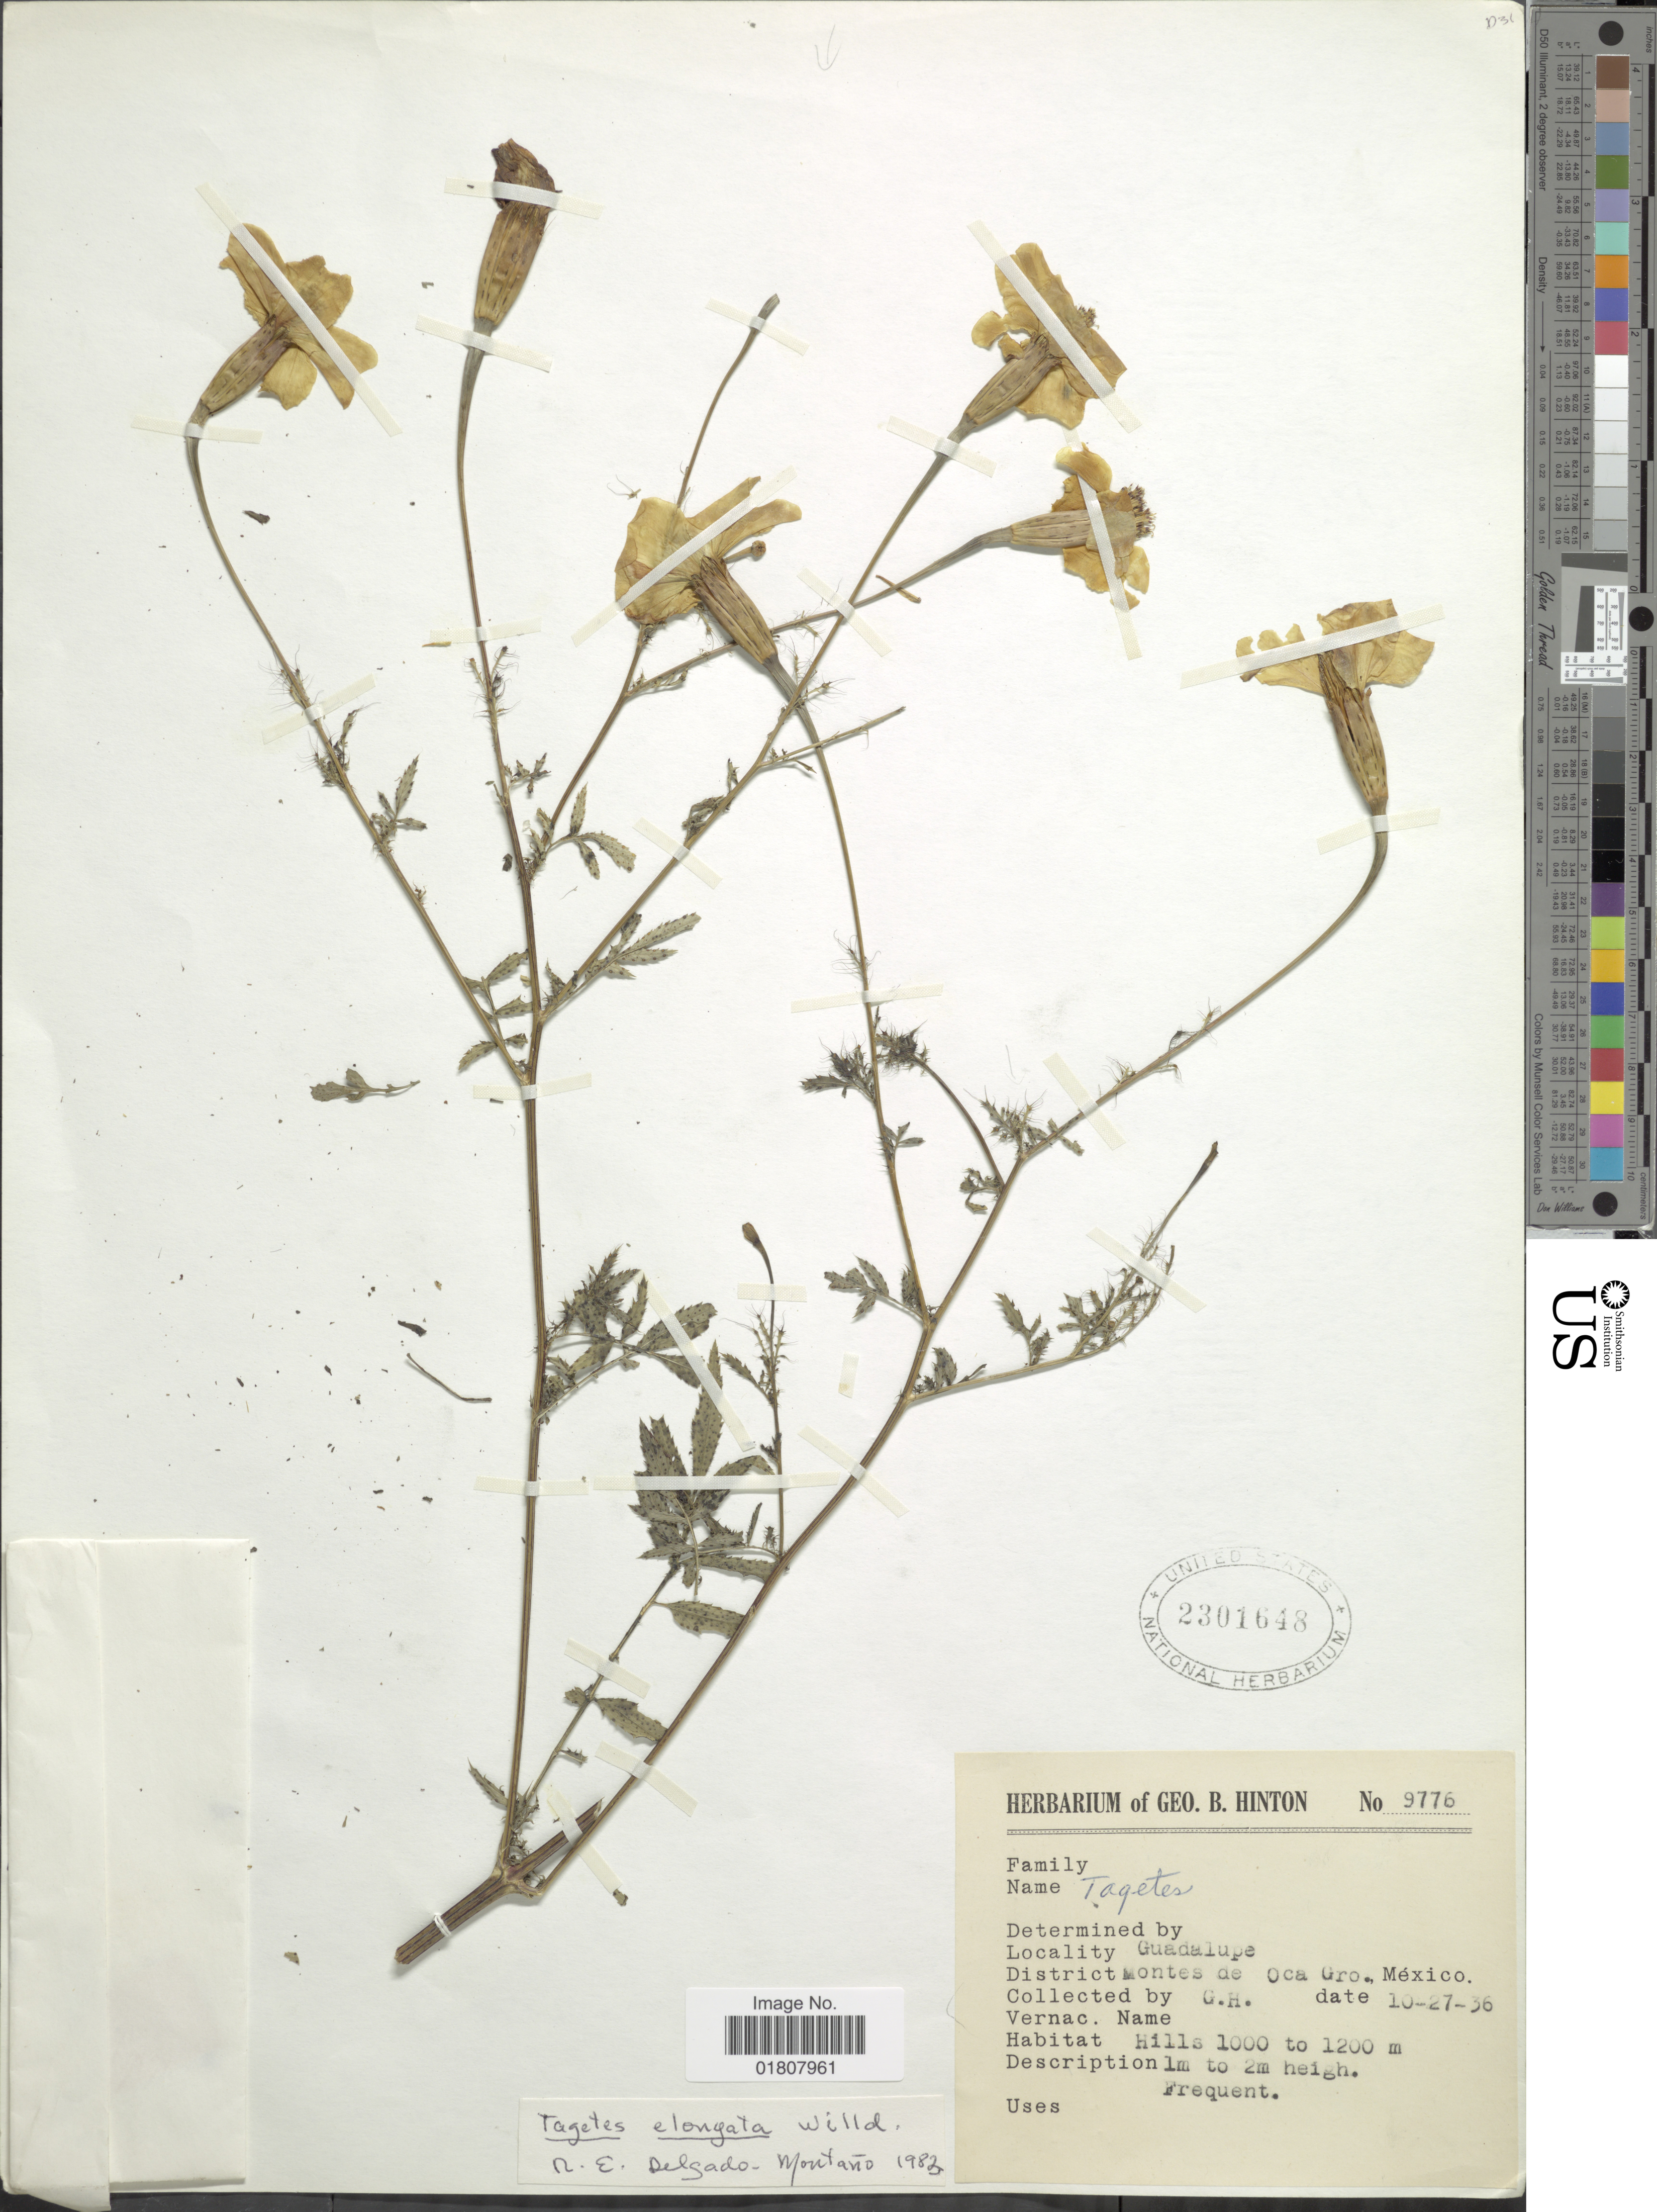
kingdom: Plantae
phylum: Tracheophyta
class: Magnoliopsida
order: Asterales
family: Asteraceae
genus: Tagetes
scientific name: Tagetes elongata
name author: Willd.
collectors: G. B. Hinton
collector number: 9776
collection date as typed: Transcribed d/m/y: 27/10/36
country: Mexico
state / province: Guerrero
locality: Guadalupe, District Montes de Oca Gro.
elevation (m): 1000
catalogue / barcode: US 2301648